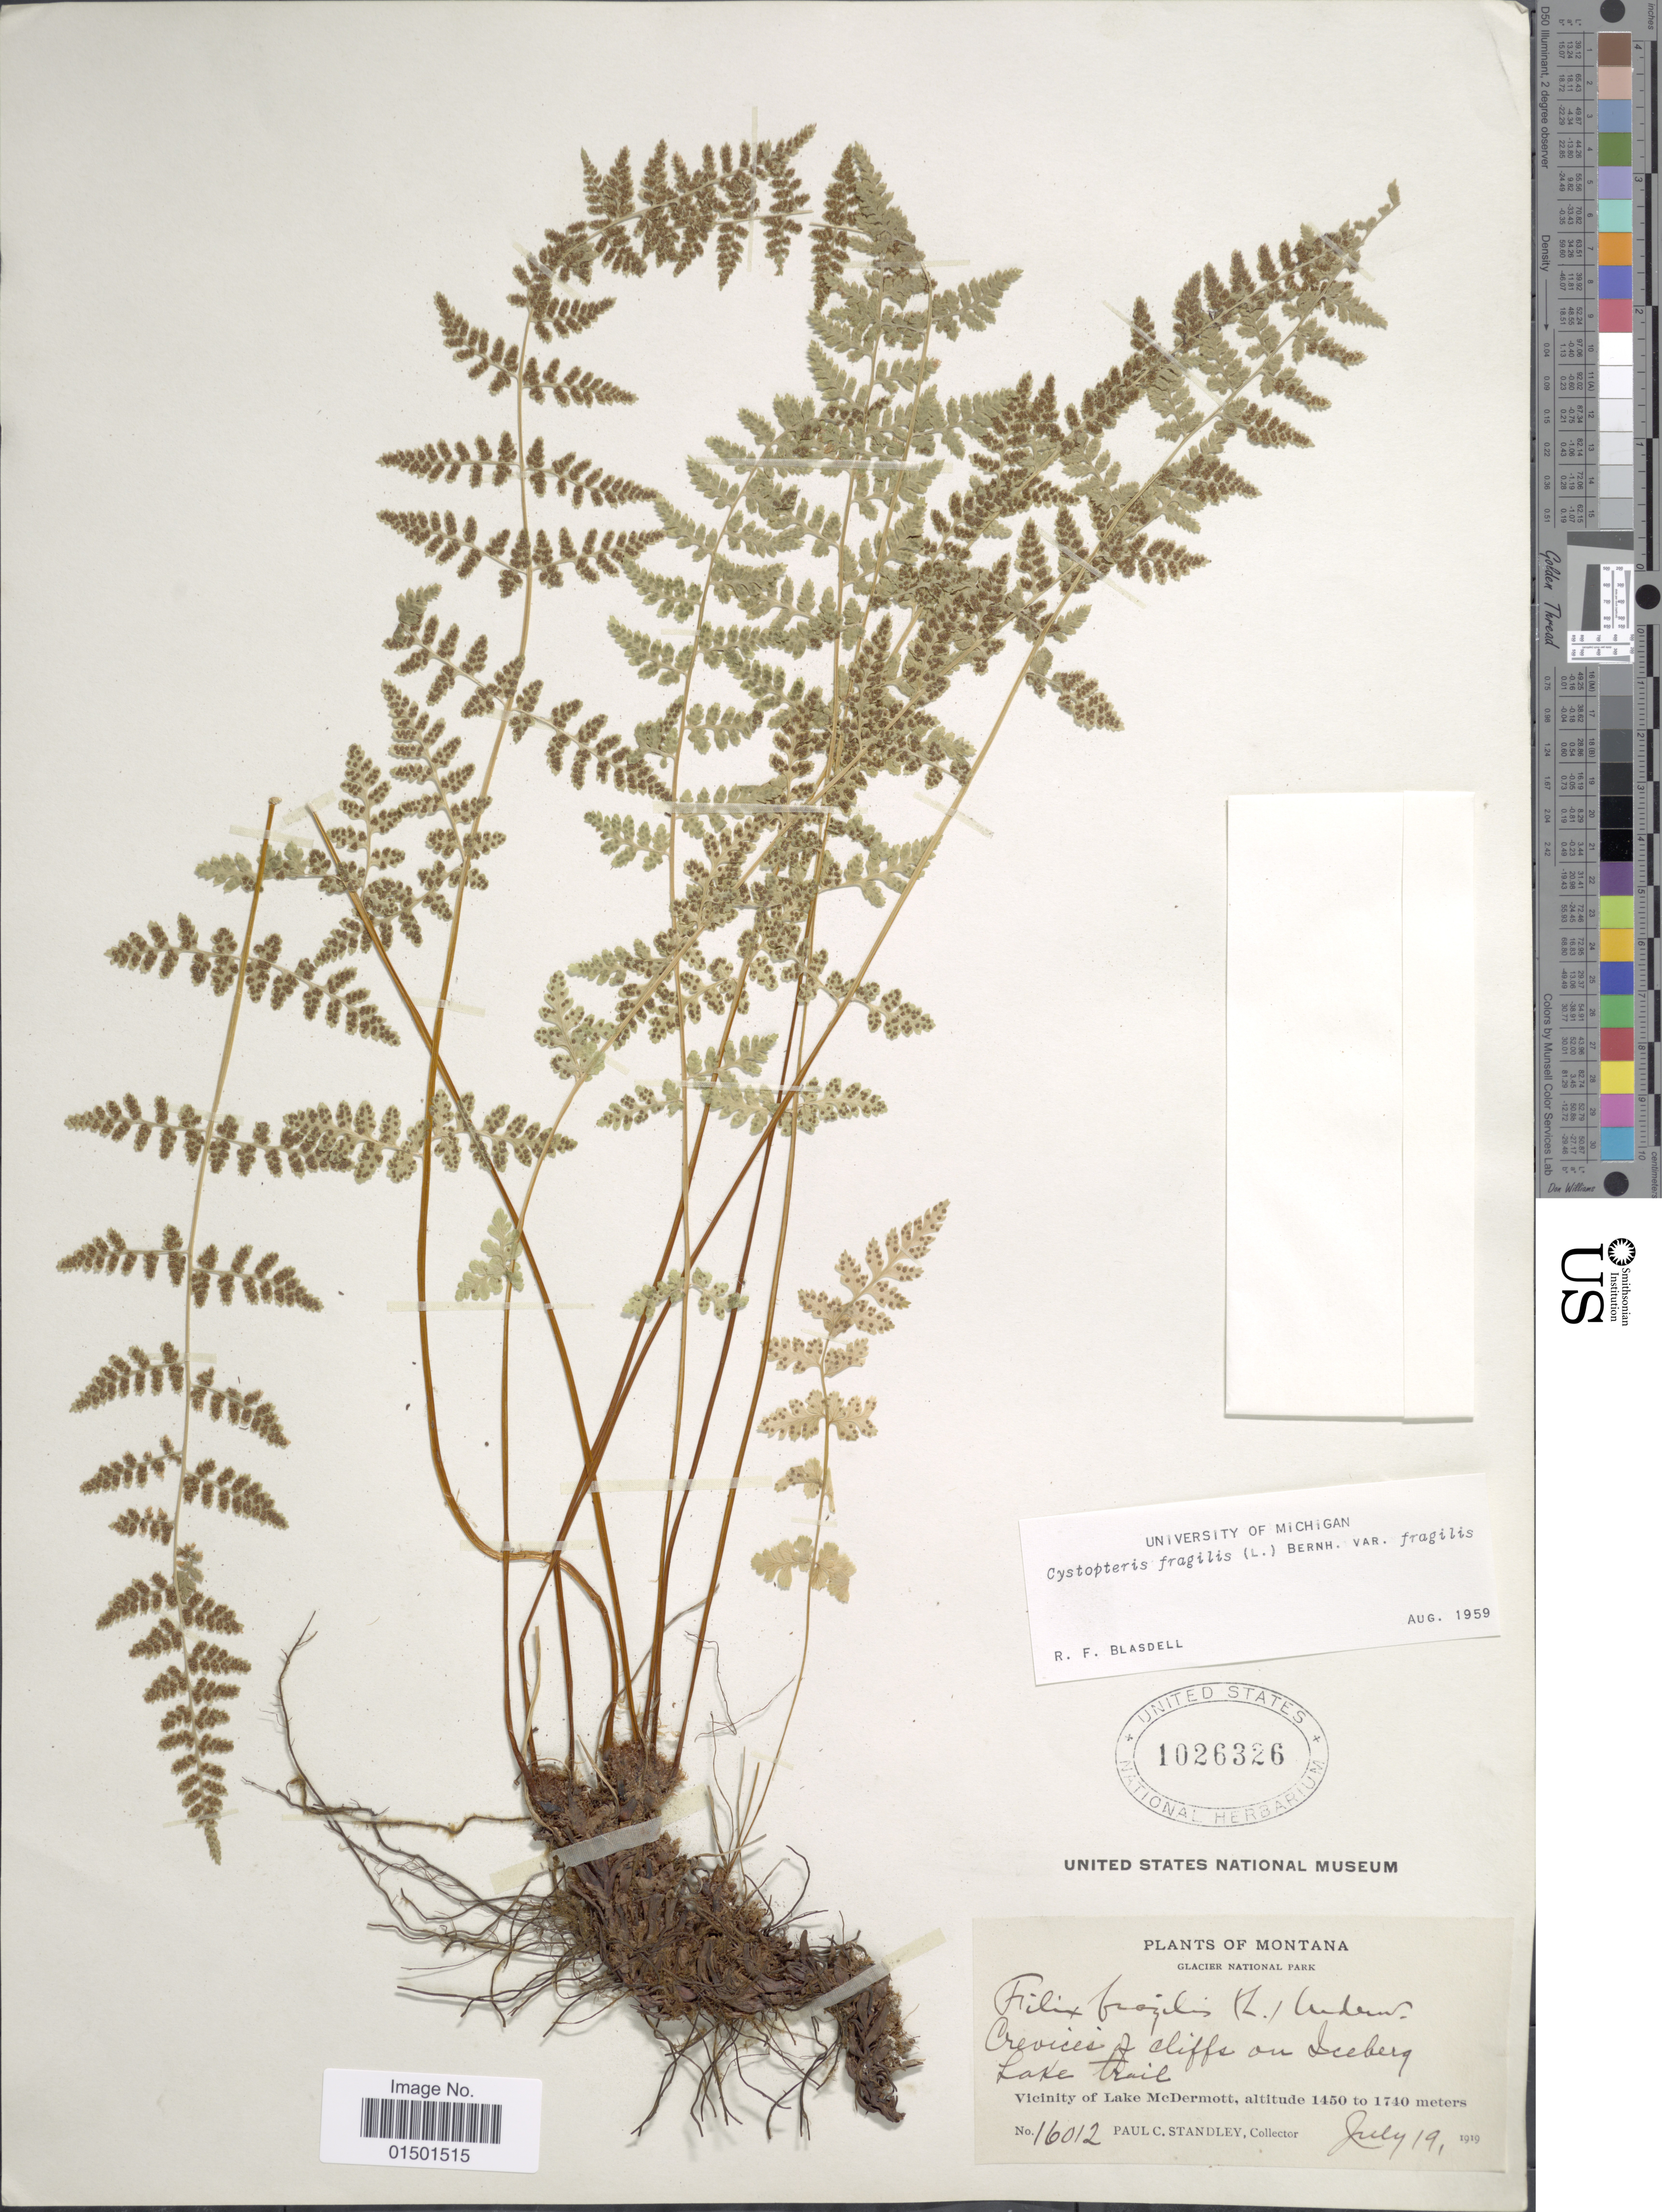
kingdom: Plantae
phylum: Tracheophyta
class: Polypodiopsida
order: Polypodiales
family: Cystopteridaceae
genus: Cystopteris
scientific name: Cystopteris fragilis var. fragilis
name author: (L.) Bernh.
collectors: P. C. Standley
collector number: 16012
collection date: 1919-07-19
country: United States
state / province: Montana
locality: Glacier National Park. Vicinity of Lake McDermott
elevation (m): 1450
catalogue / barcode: US 1026326